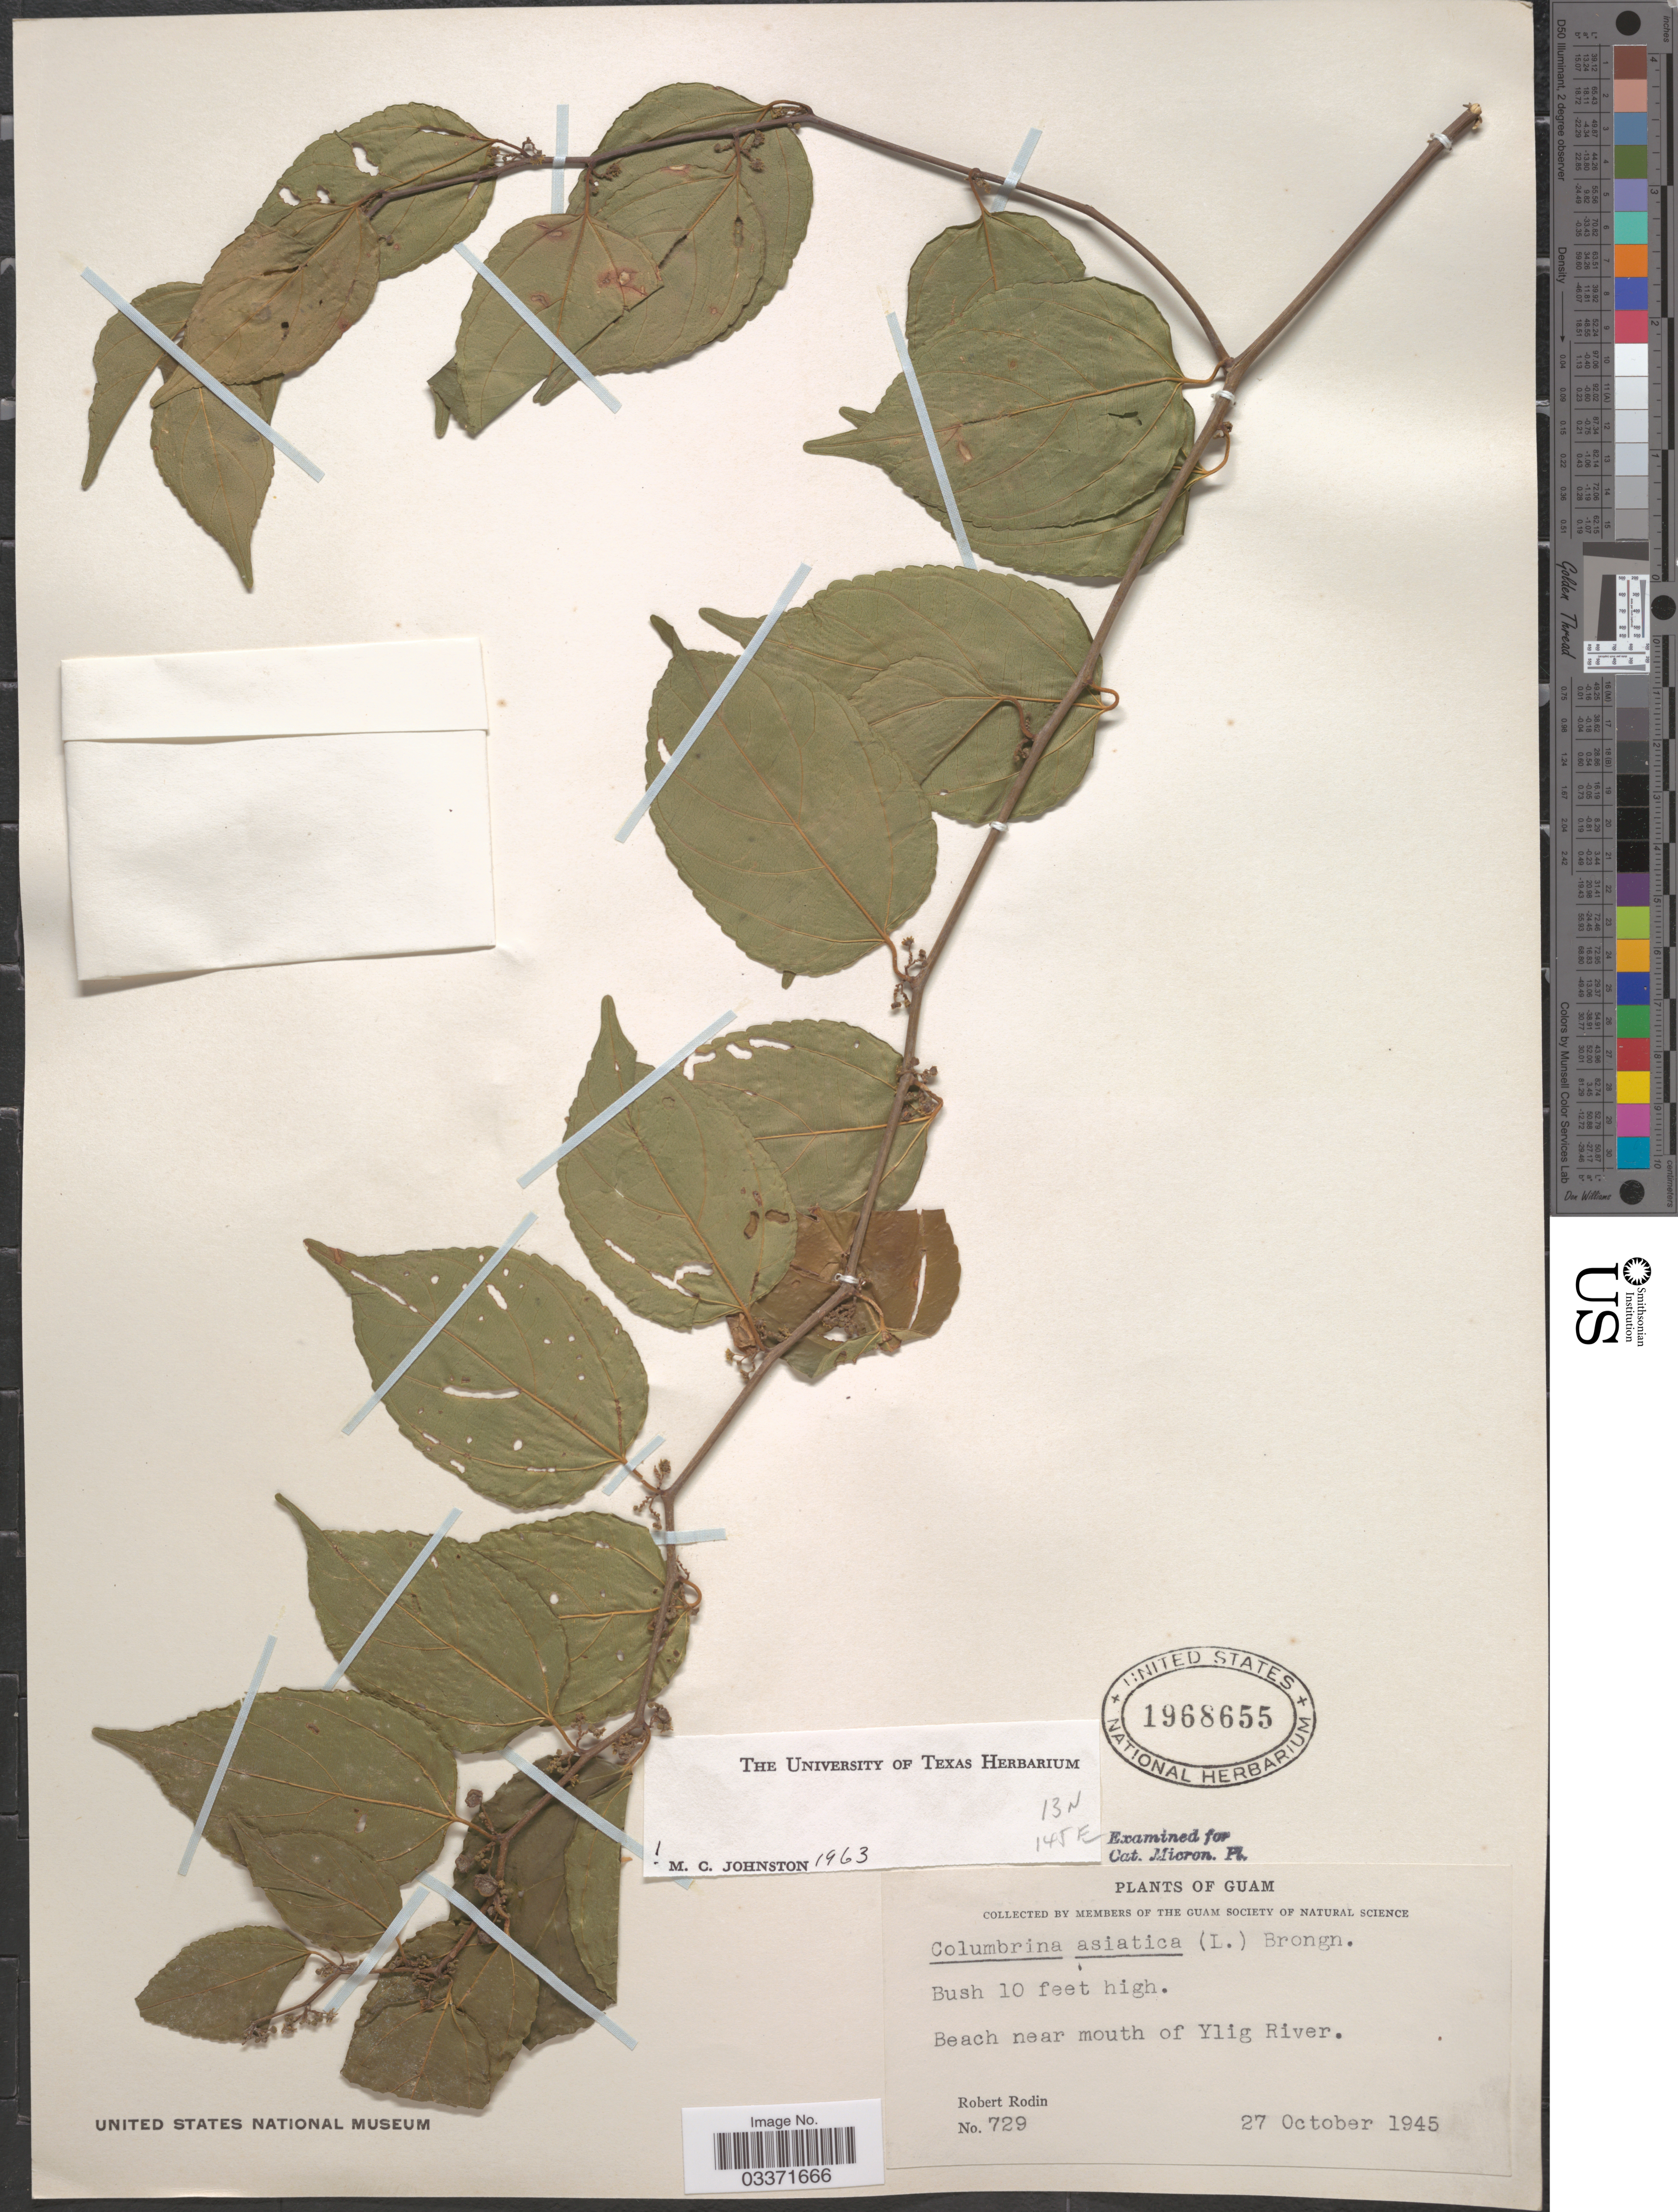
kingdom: Plantae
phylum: Tracheophyta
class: Magnoliopsida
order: Rosales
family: Rhamnaceae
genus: Colubrina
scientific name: Colubrina asiatica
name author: (L.) Brongn.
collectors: R. Rodin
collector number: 729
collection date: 1945-10-27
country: Guam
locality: Beach near mouth of Ylig River.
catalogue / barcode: US 1968655